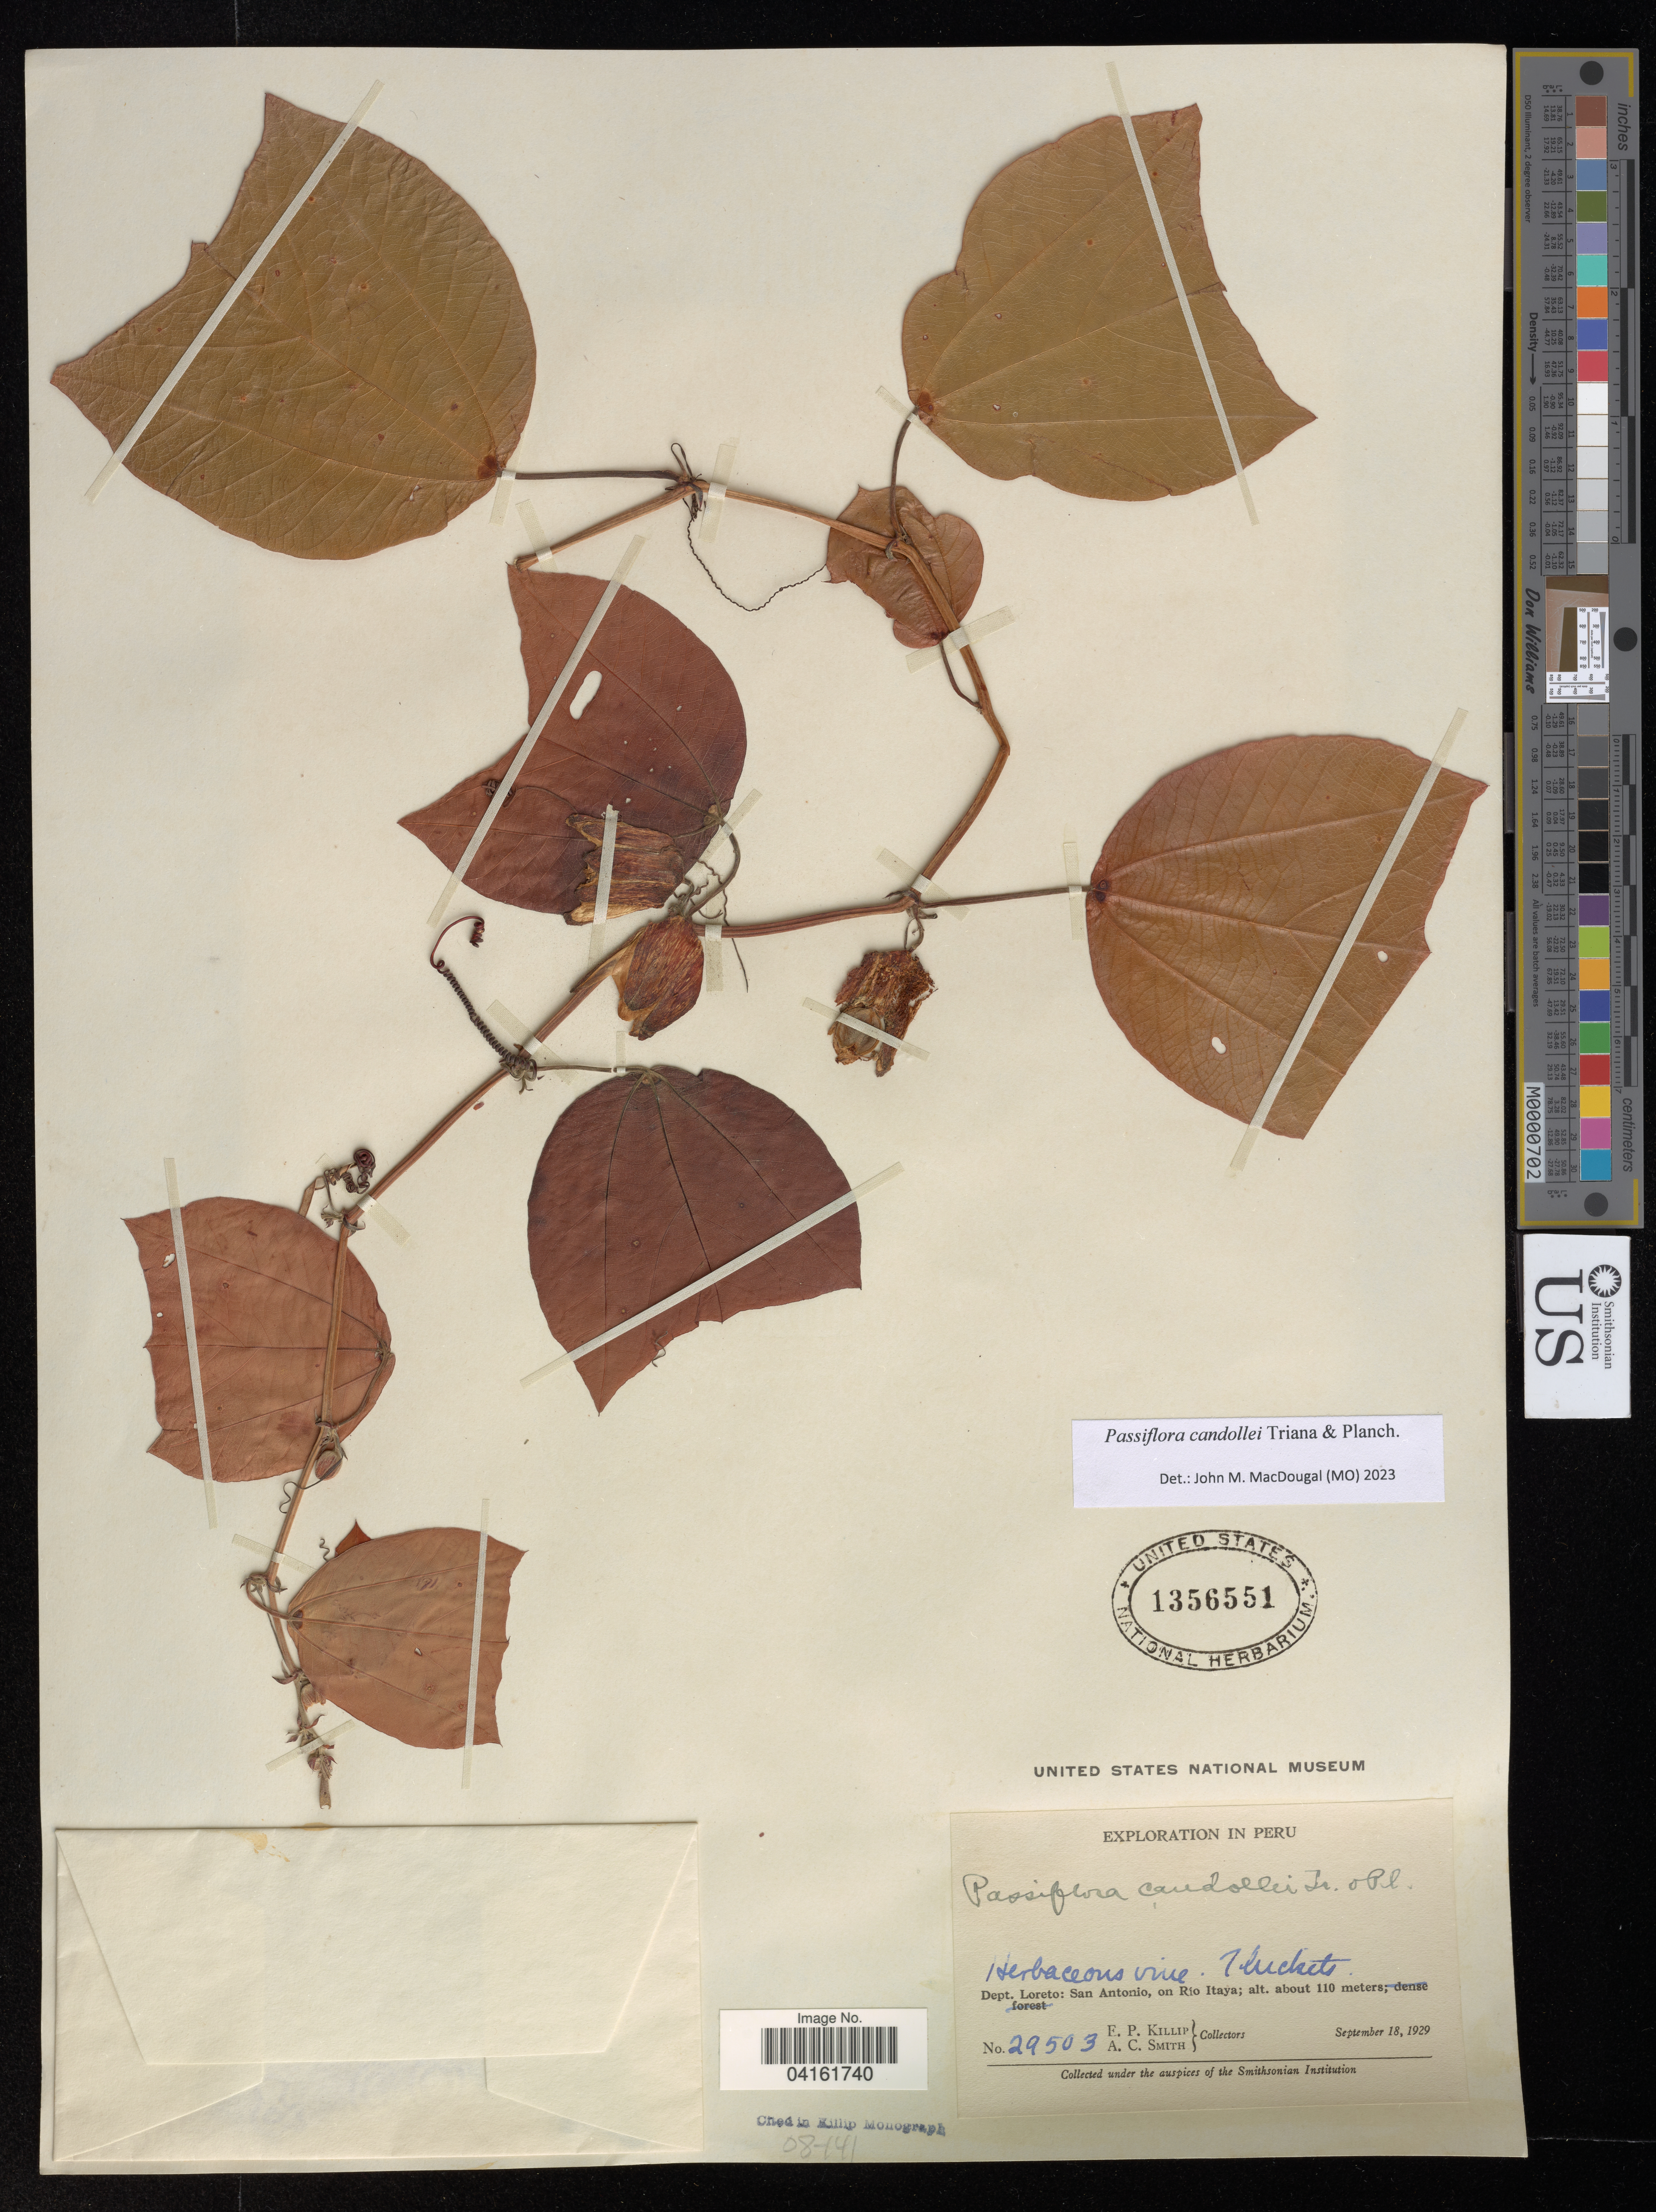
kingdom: Plantae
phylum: Tracheophyta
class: Magnoliopsida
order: Malpighiales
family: Passifloraceae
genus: Passiflora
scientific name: Passiflora candollei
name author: Triana & Planch.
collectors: E. P. Killip & A. C. Smith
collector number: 29503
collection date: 1929-09-18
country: Peru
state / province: Loreto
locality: San Antonio, on Río Itaya.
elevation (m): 110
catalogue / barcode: US 1356551